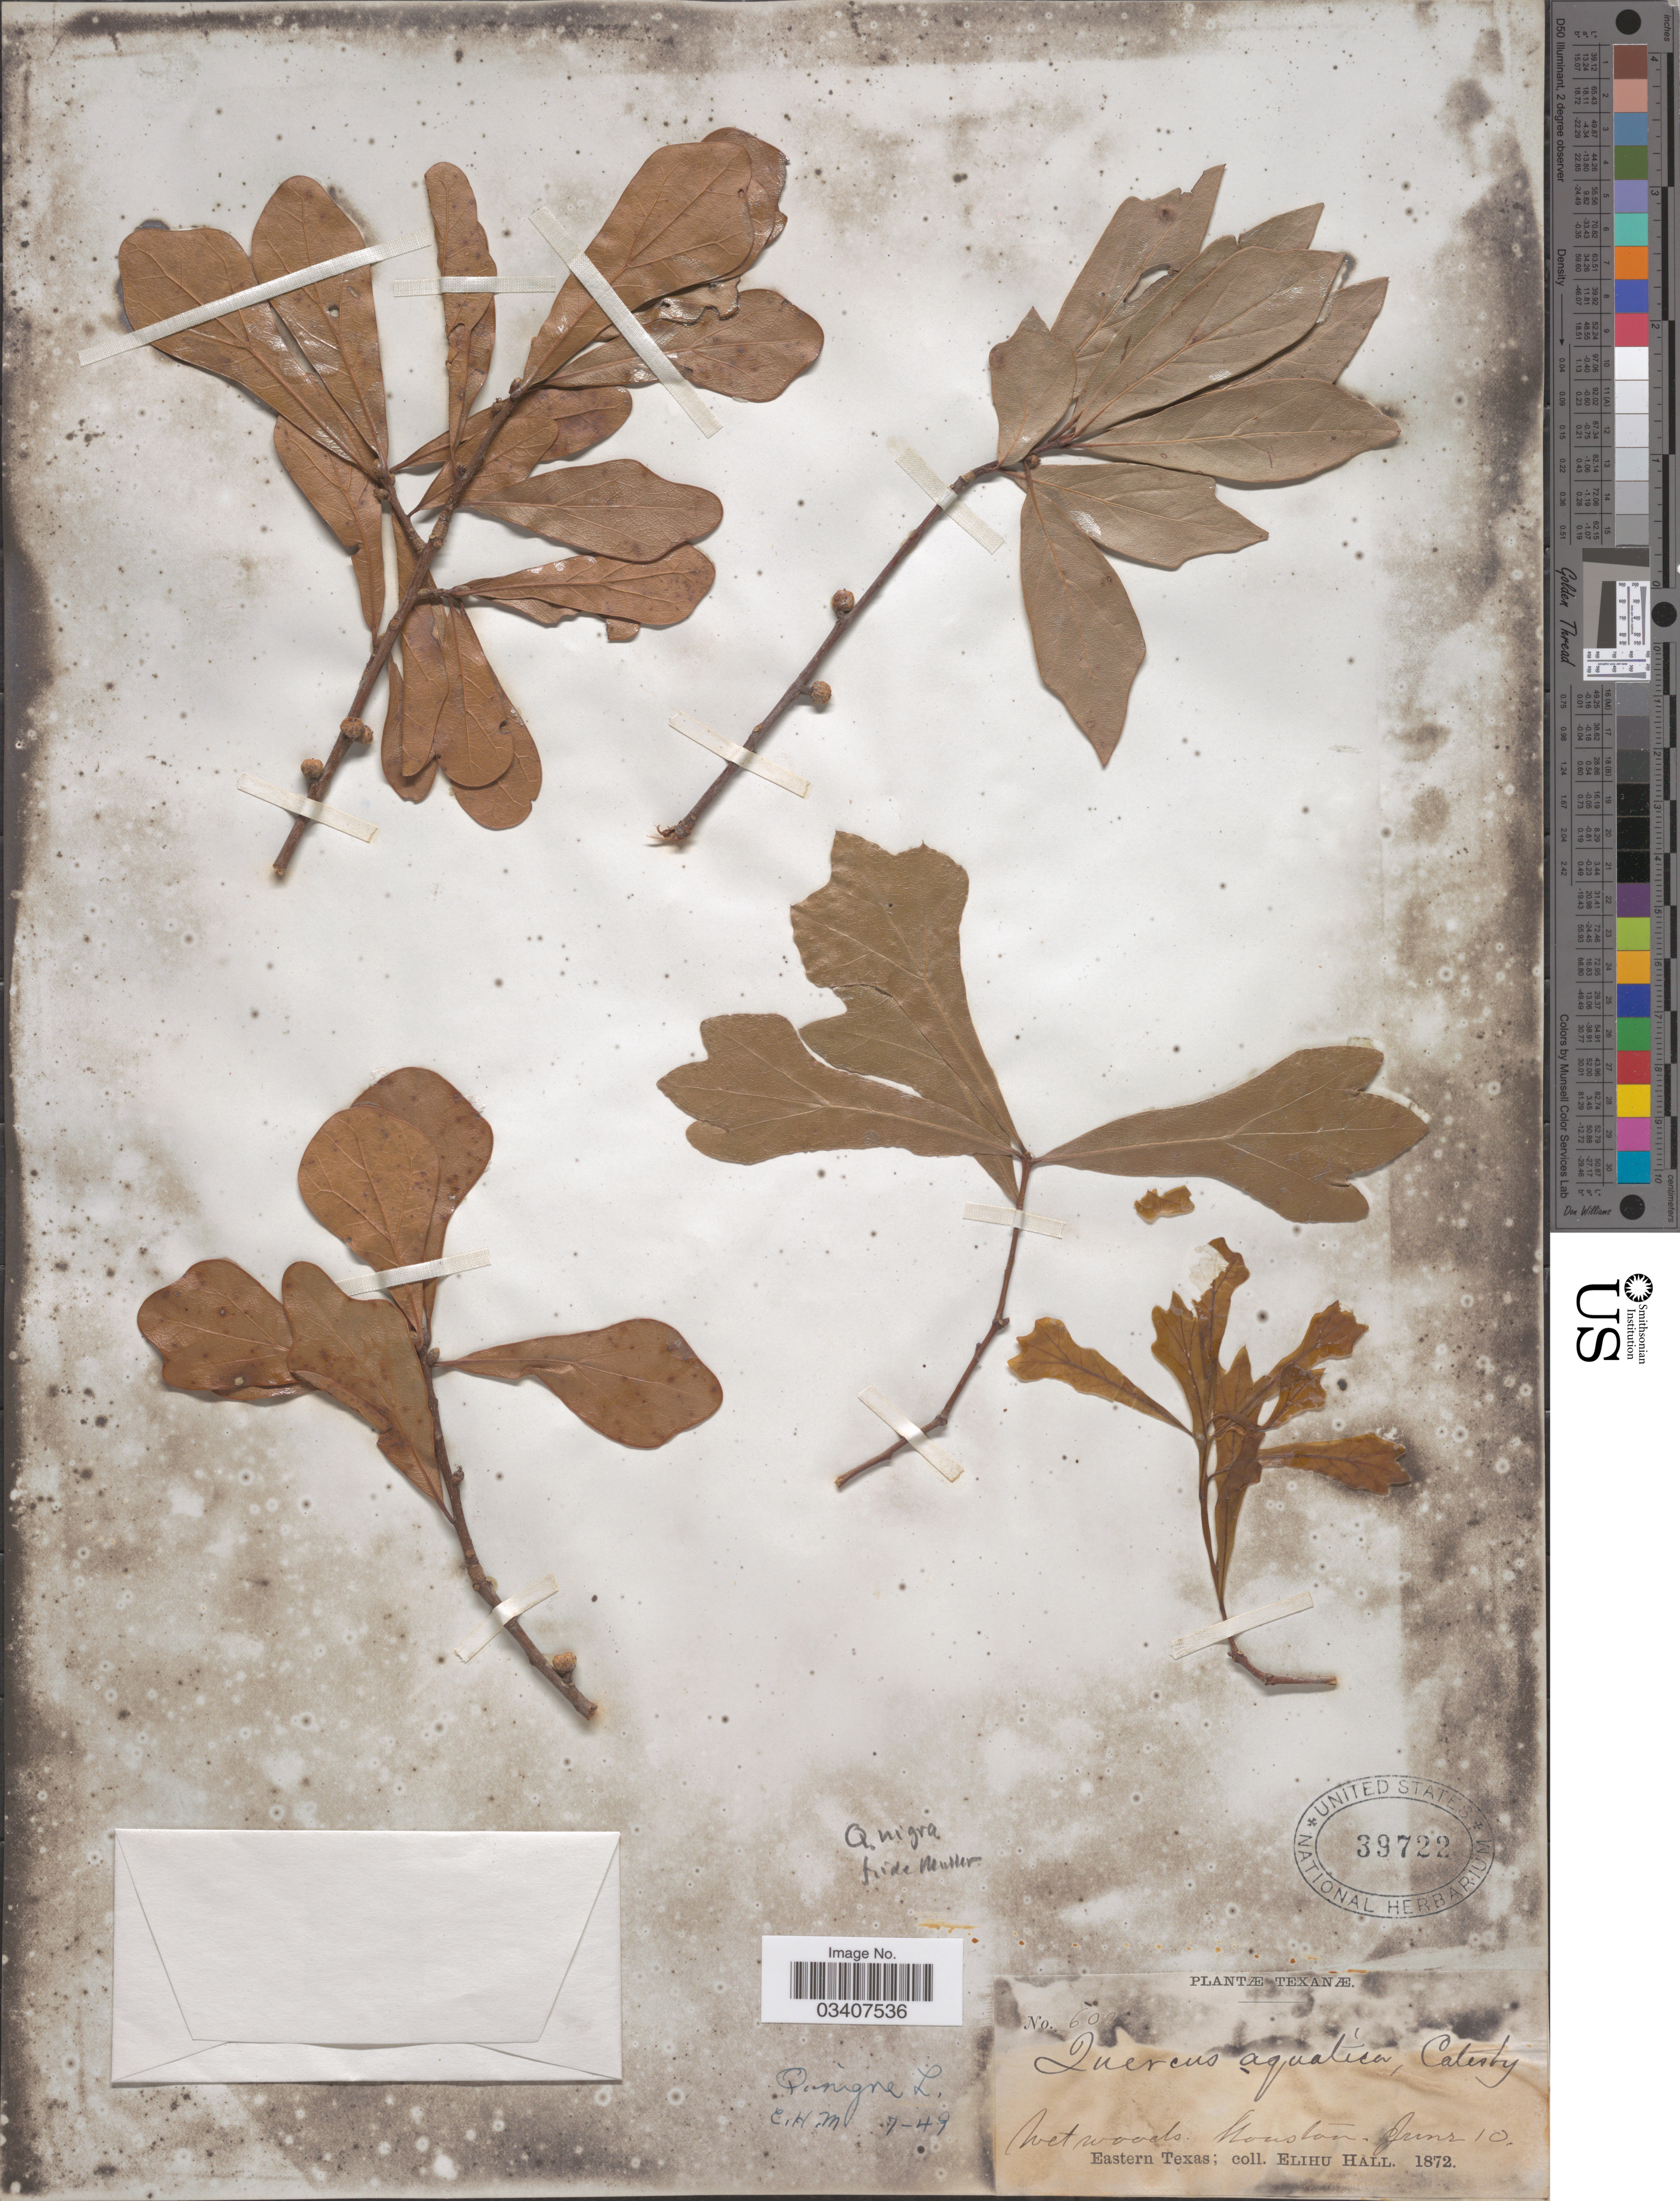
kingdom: Plantae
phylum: Tracheophyta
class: Magnoliopsida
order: Fagales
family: Fagaceae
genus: Quercus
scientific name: Quercus nigra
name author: L.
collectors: E. Hall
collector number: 602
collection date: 1872-06-10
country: United States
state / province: Texas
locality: Wet woods, Houston. Eastern Texas.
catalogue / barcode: US 39722